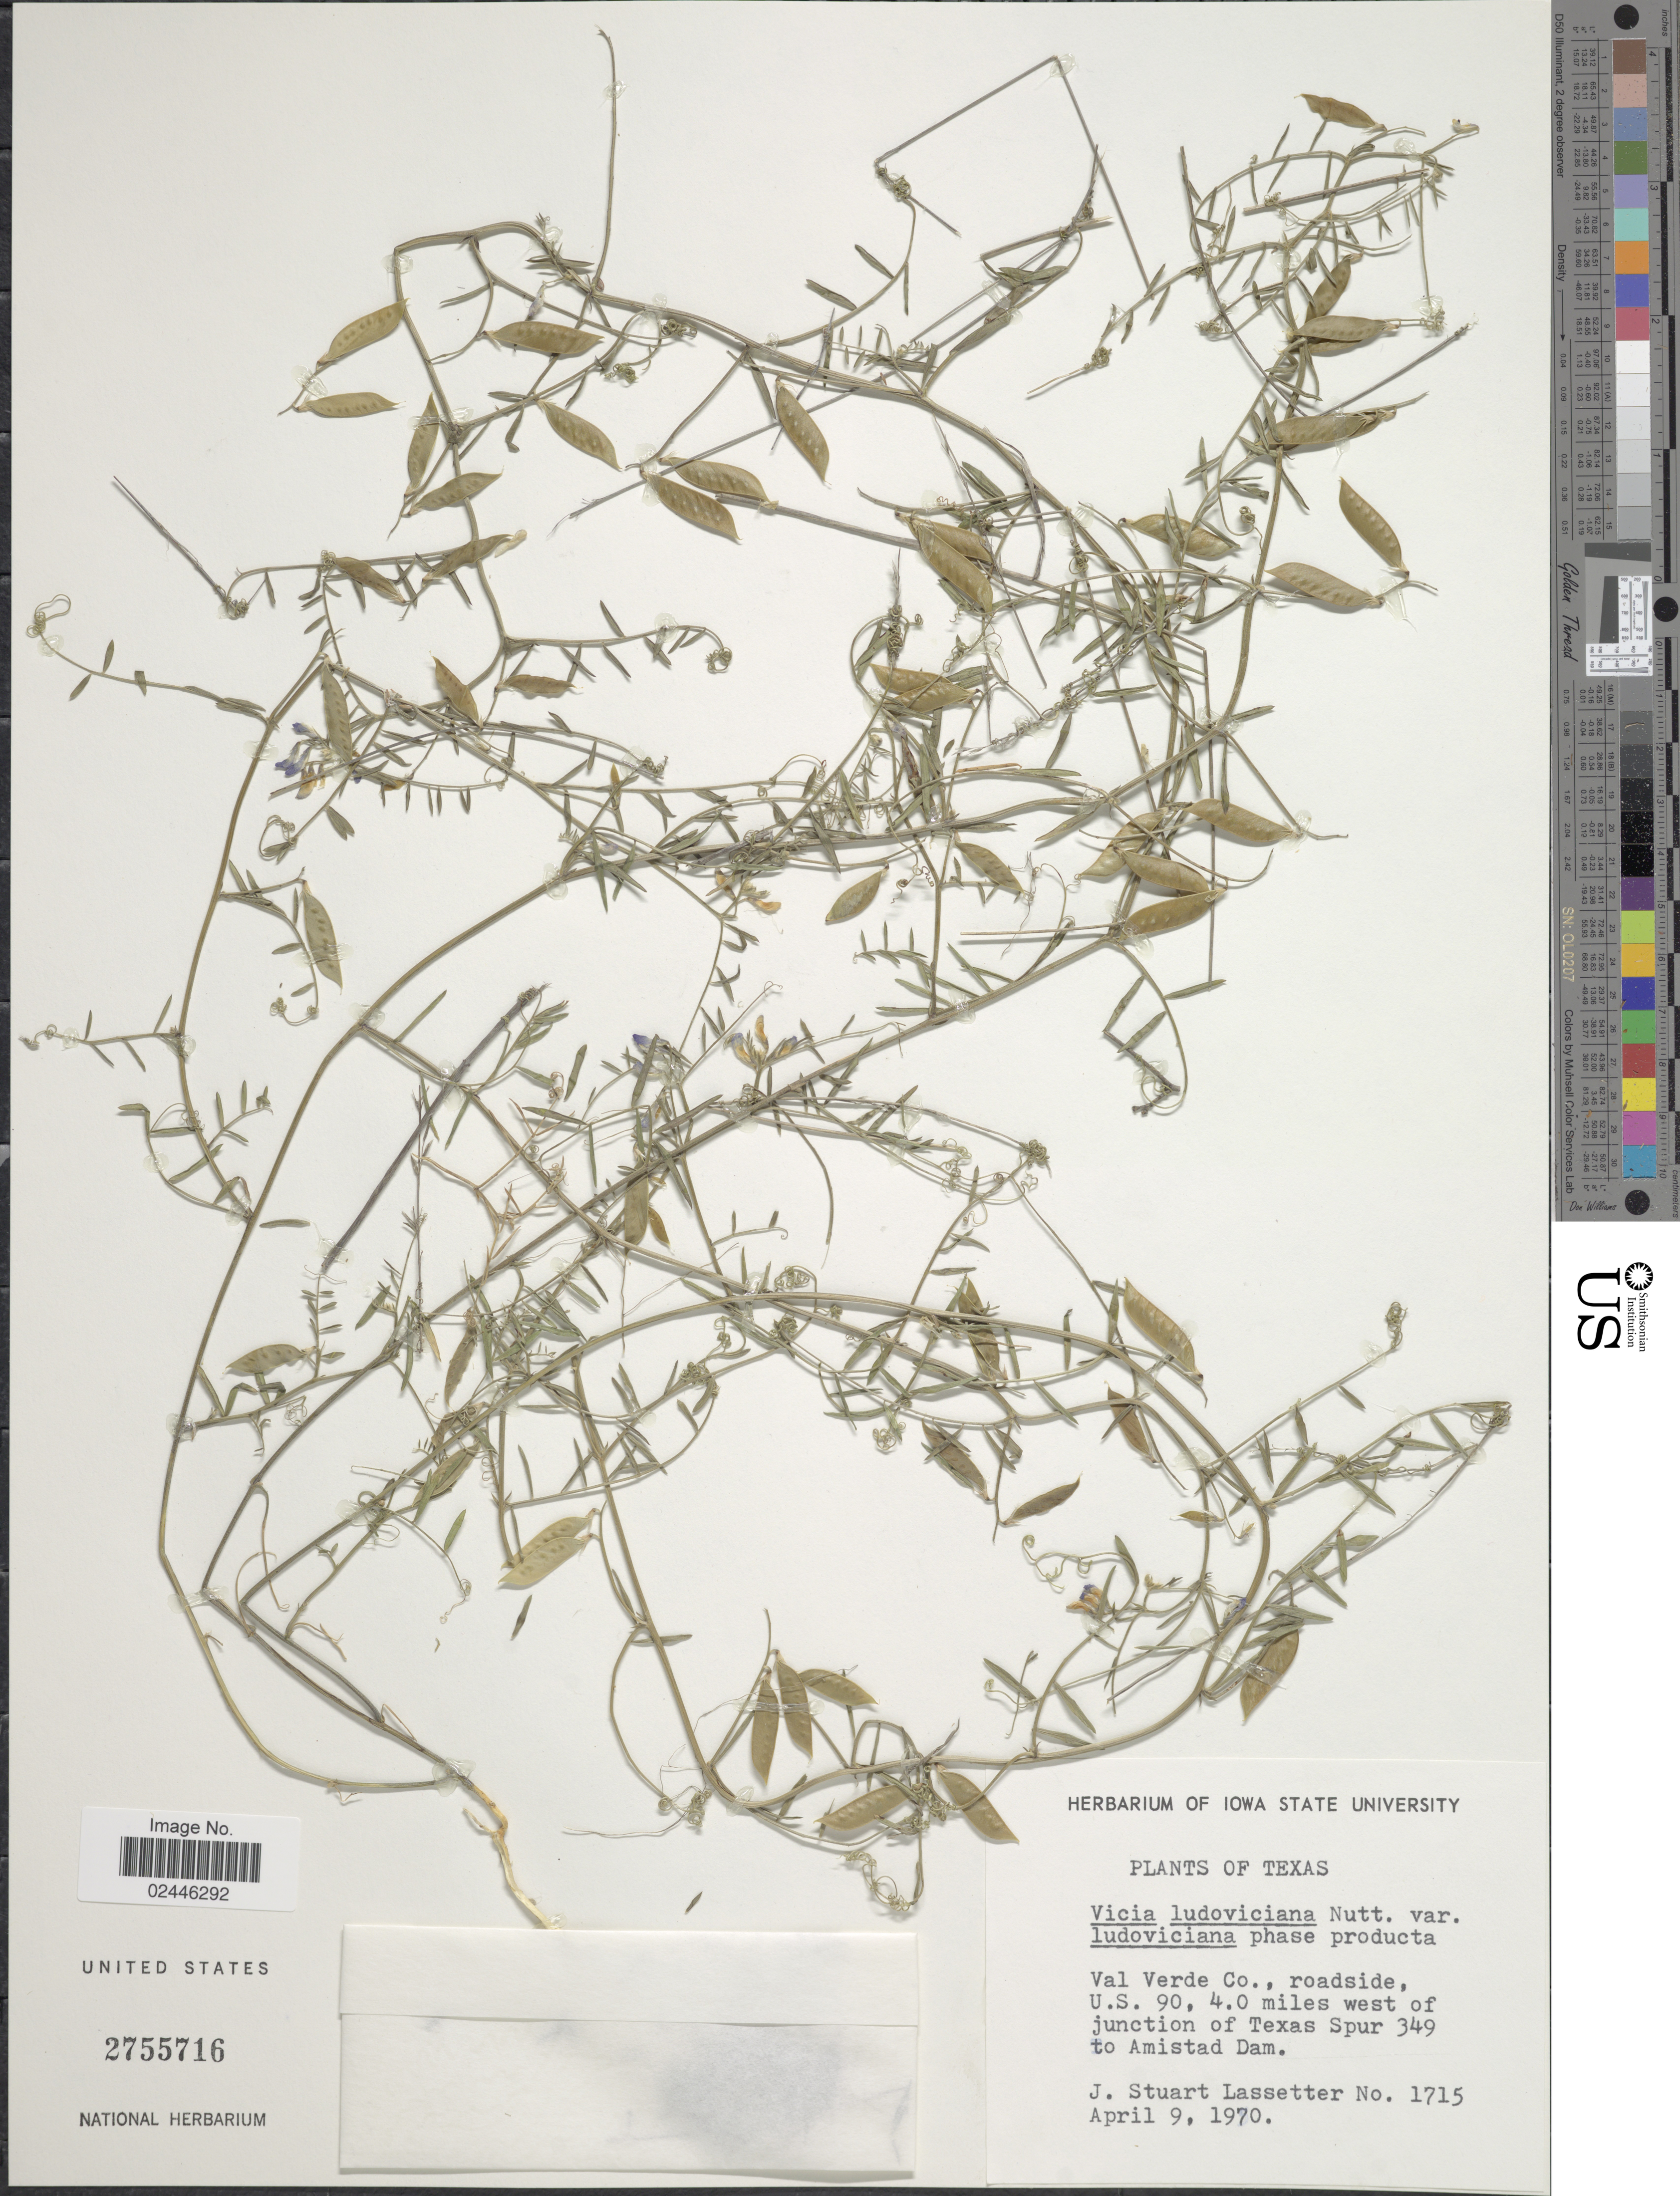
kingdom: Plantae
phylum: Tracheophyta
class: Magnoliopsida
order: Fabales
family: Fabaceae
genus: Vicia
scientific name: Vicia ludoviciana var. ludoviciana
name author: Nutt. ex Torr. & A. Gray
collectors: J. Lassetter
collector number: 1715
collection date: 1970-04-09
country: United States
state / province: Texas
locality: Val Verde Co., roadside U.S. 90, 4.0 miles west of junction of Texas Spur 349 to Amistad Dam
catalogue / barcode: US 2755716